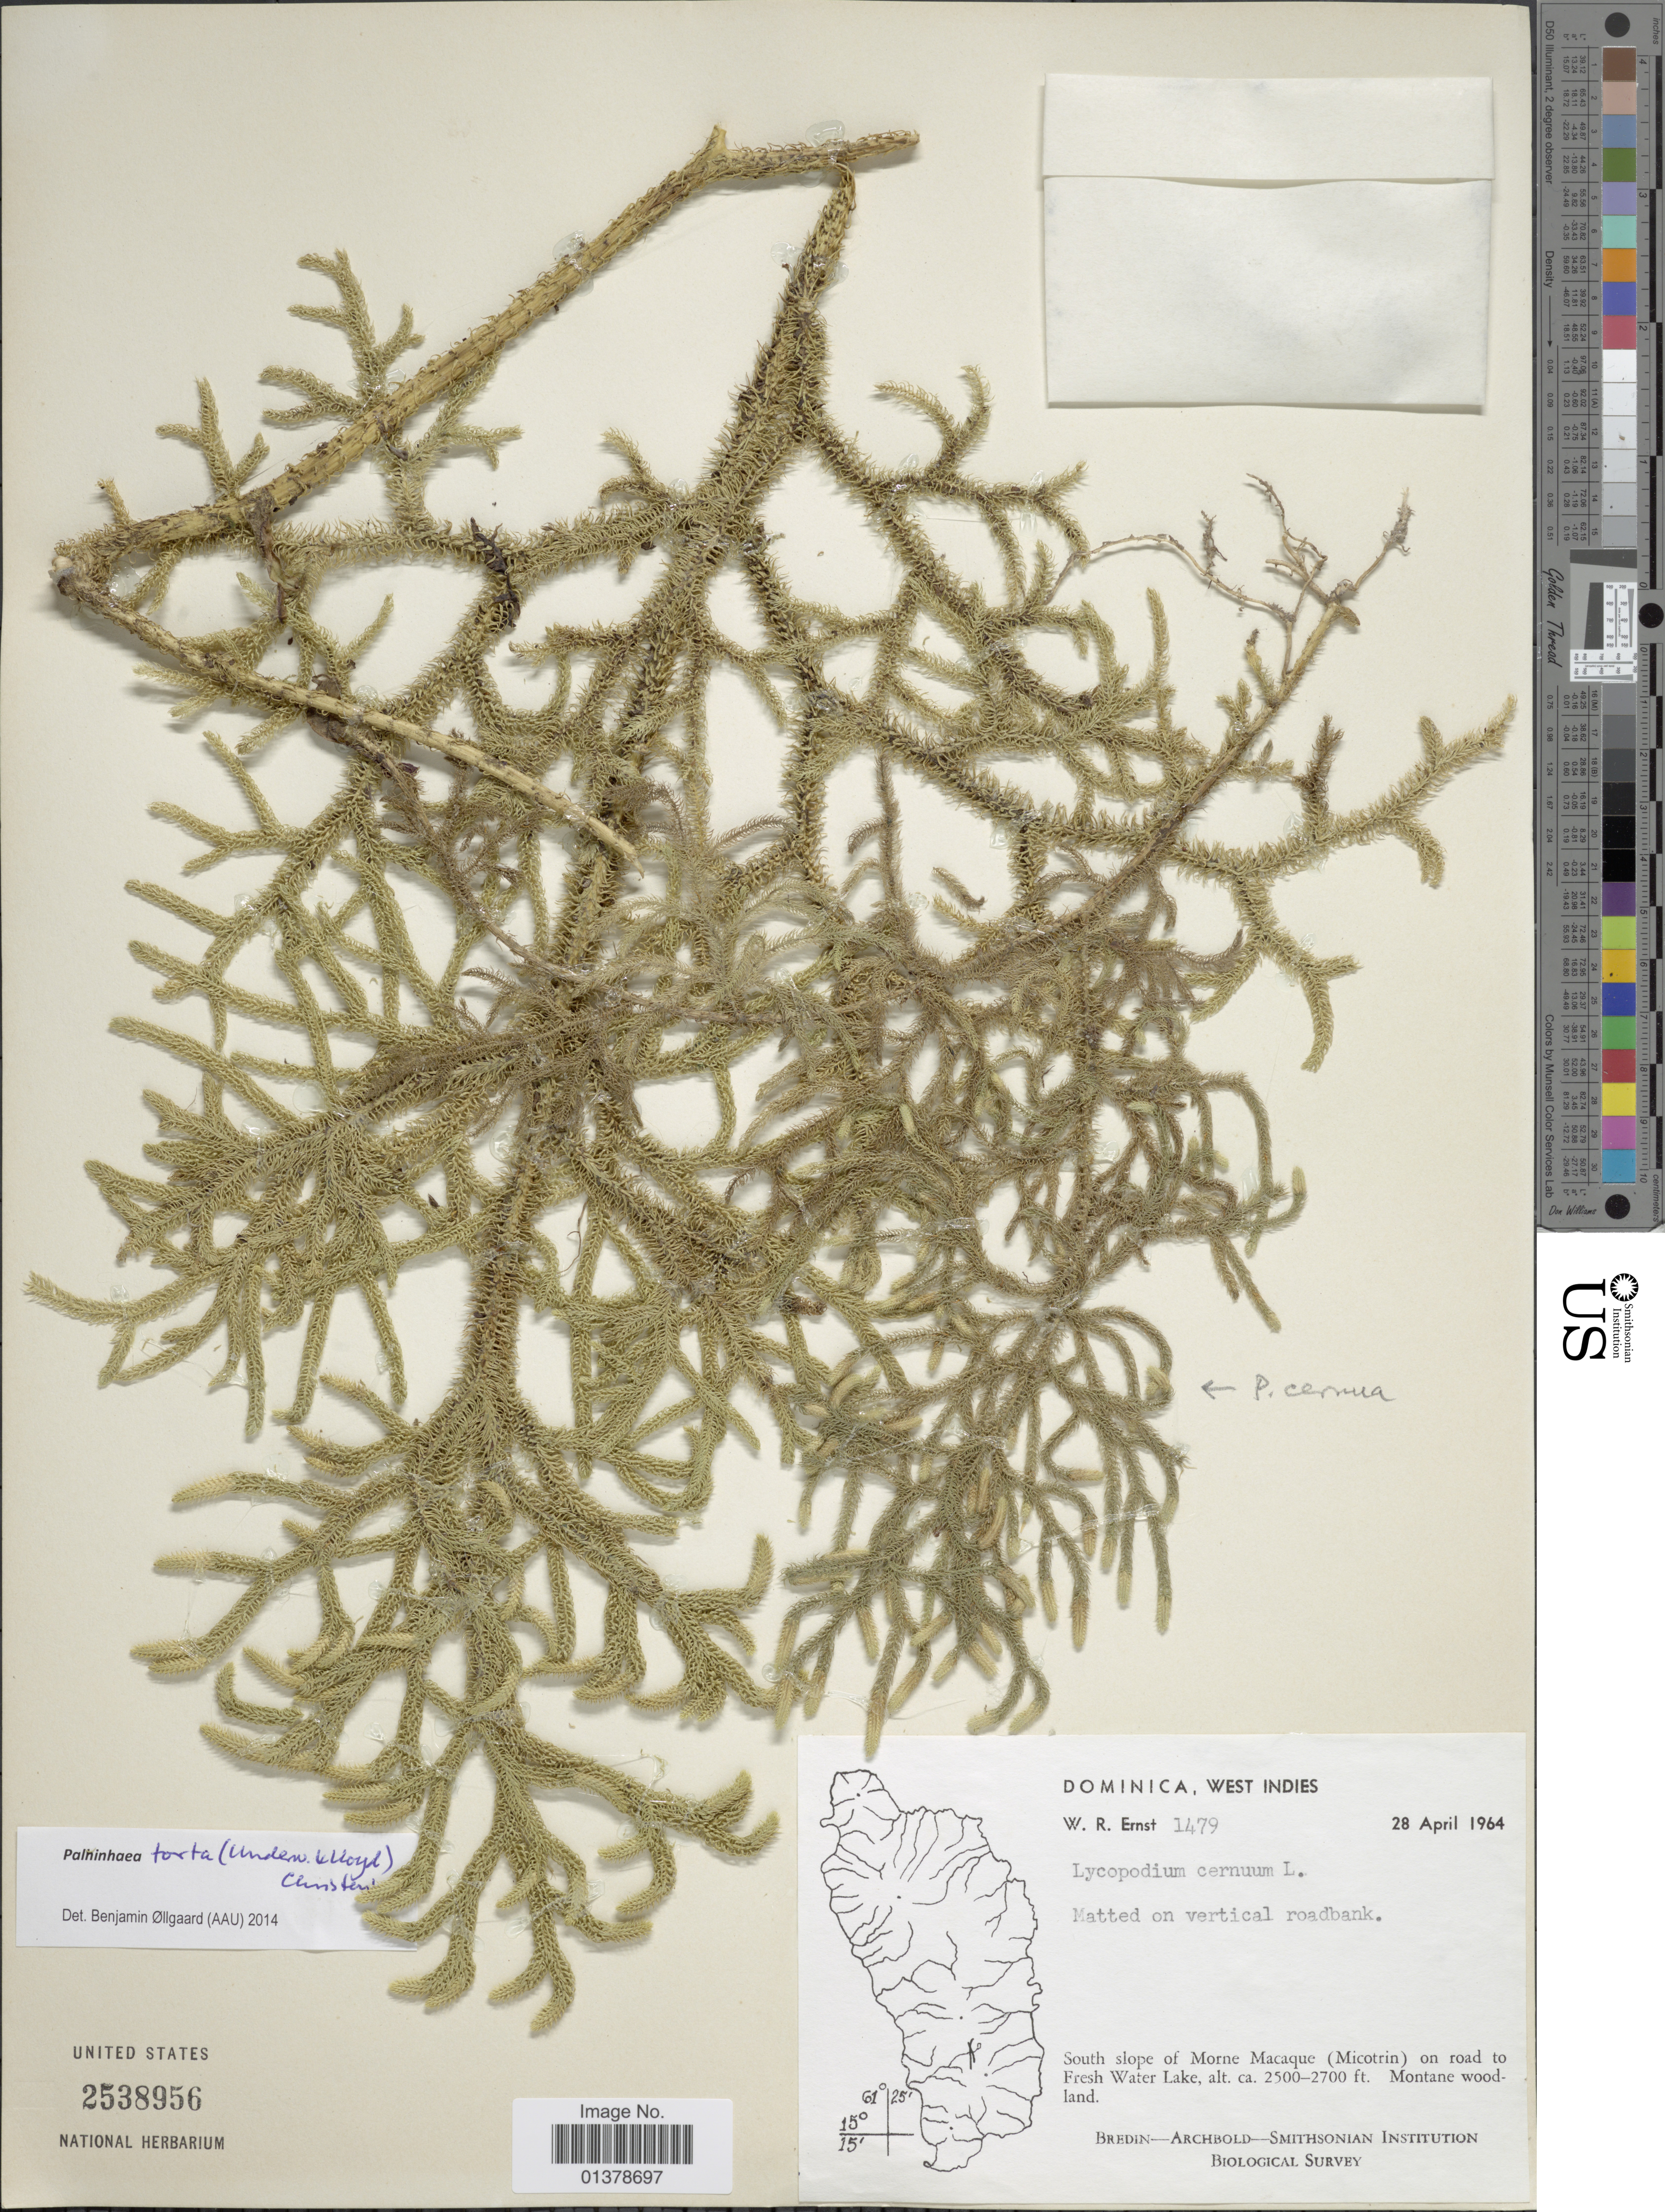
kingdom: Plantae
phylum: Tracheophyta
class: Lycopodiopsida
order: Lycopodiales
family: Lycopodiaceae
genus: Palhinhaea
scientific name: Palhinhaea torta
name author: (Sieber ex Underw. & F.E. Lloyd) Christenh.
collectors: W. R. Ernst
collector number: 1479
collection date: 1964-04-28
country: Dominica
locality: South slope of Morne Macaque(Micotrin) on road to Fresh Water Lake, West Indies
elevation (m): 762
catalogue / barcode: US 2538956